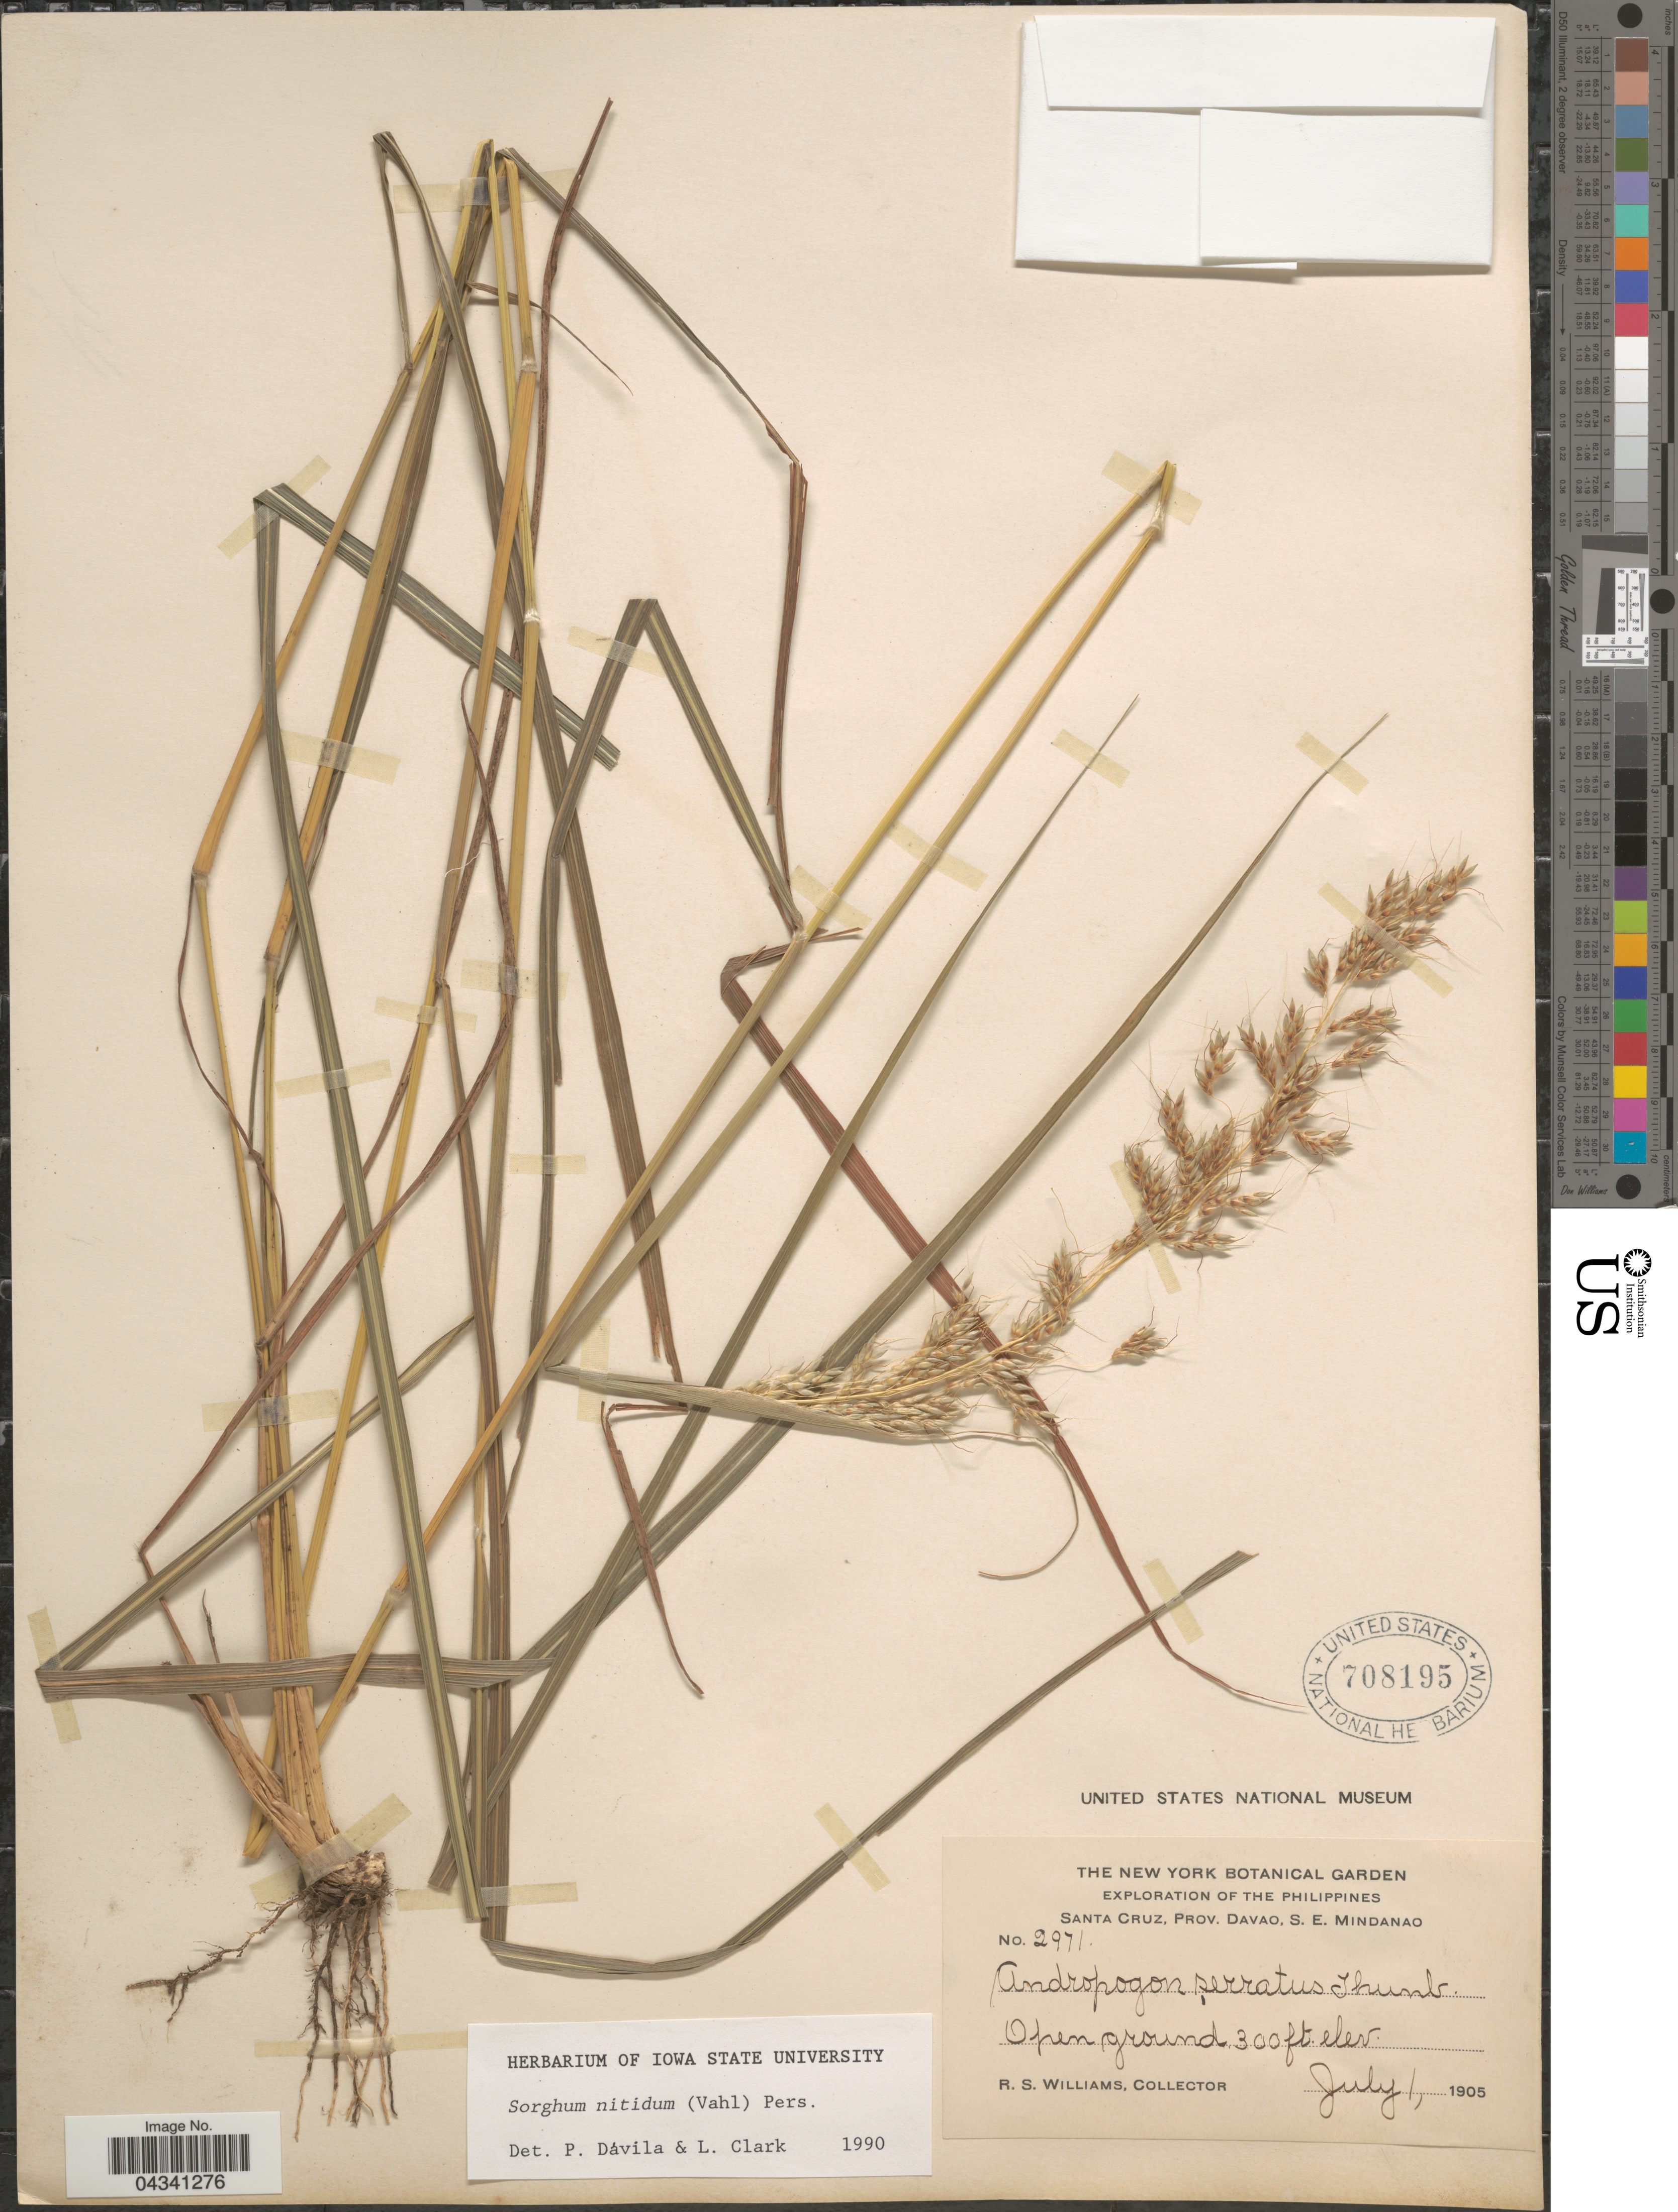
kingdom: Plantae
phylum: Tracheophyta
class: Liliopsida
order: Poales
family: Poaceae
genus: Sorghum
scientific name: Sorghum nitidum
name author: (Vahl) Pers.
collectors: R. S. Williams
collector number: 2971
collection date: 1905-07-01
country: Philippines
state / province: Davao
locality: Exploration of the Philippines. Santa Cruz, S.E. Mindanao.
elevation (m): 91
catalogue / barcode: US 708195